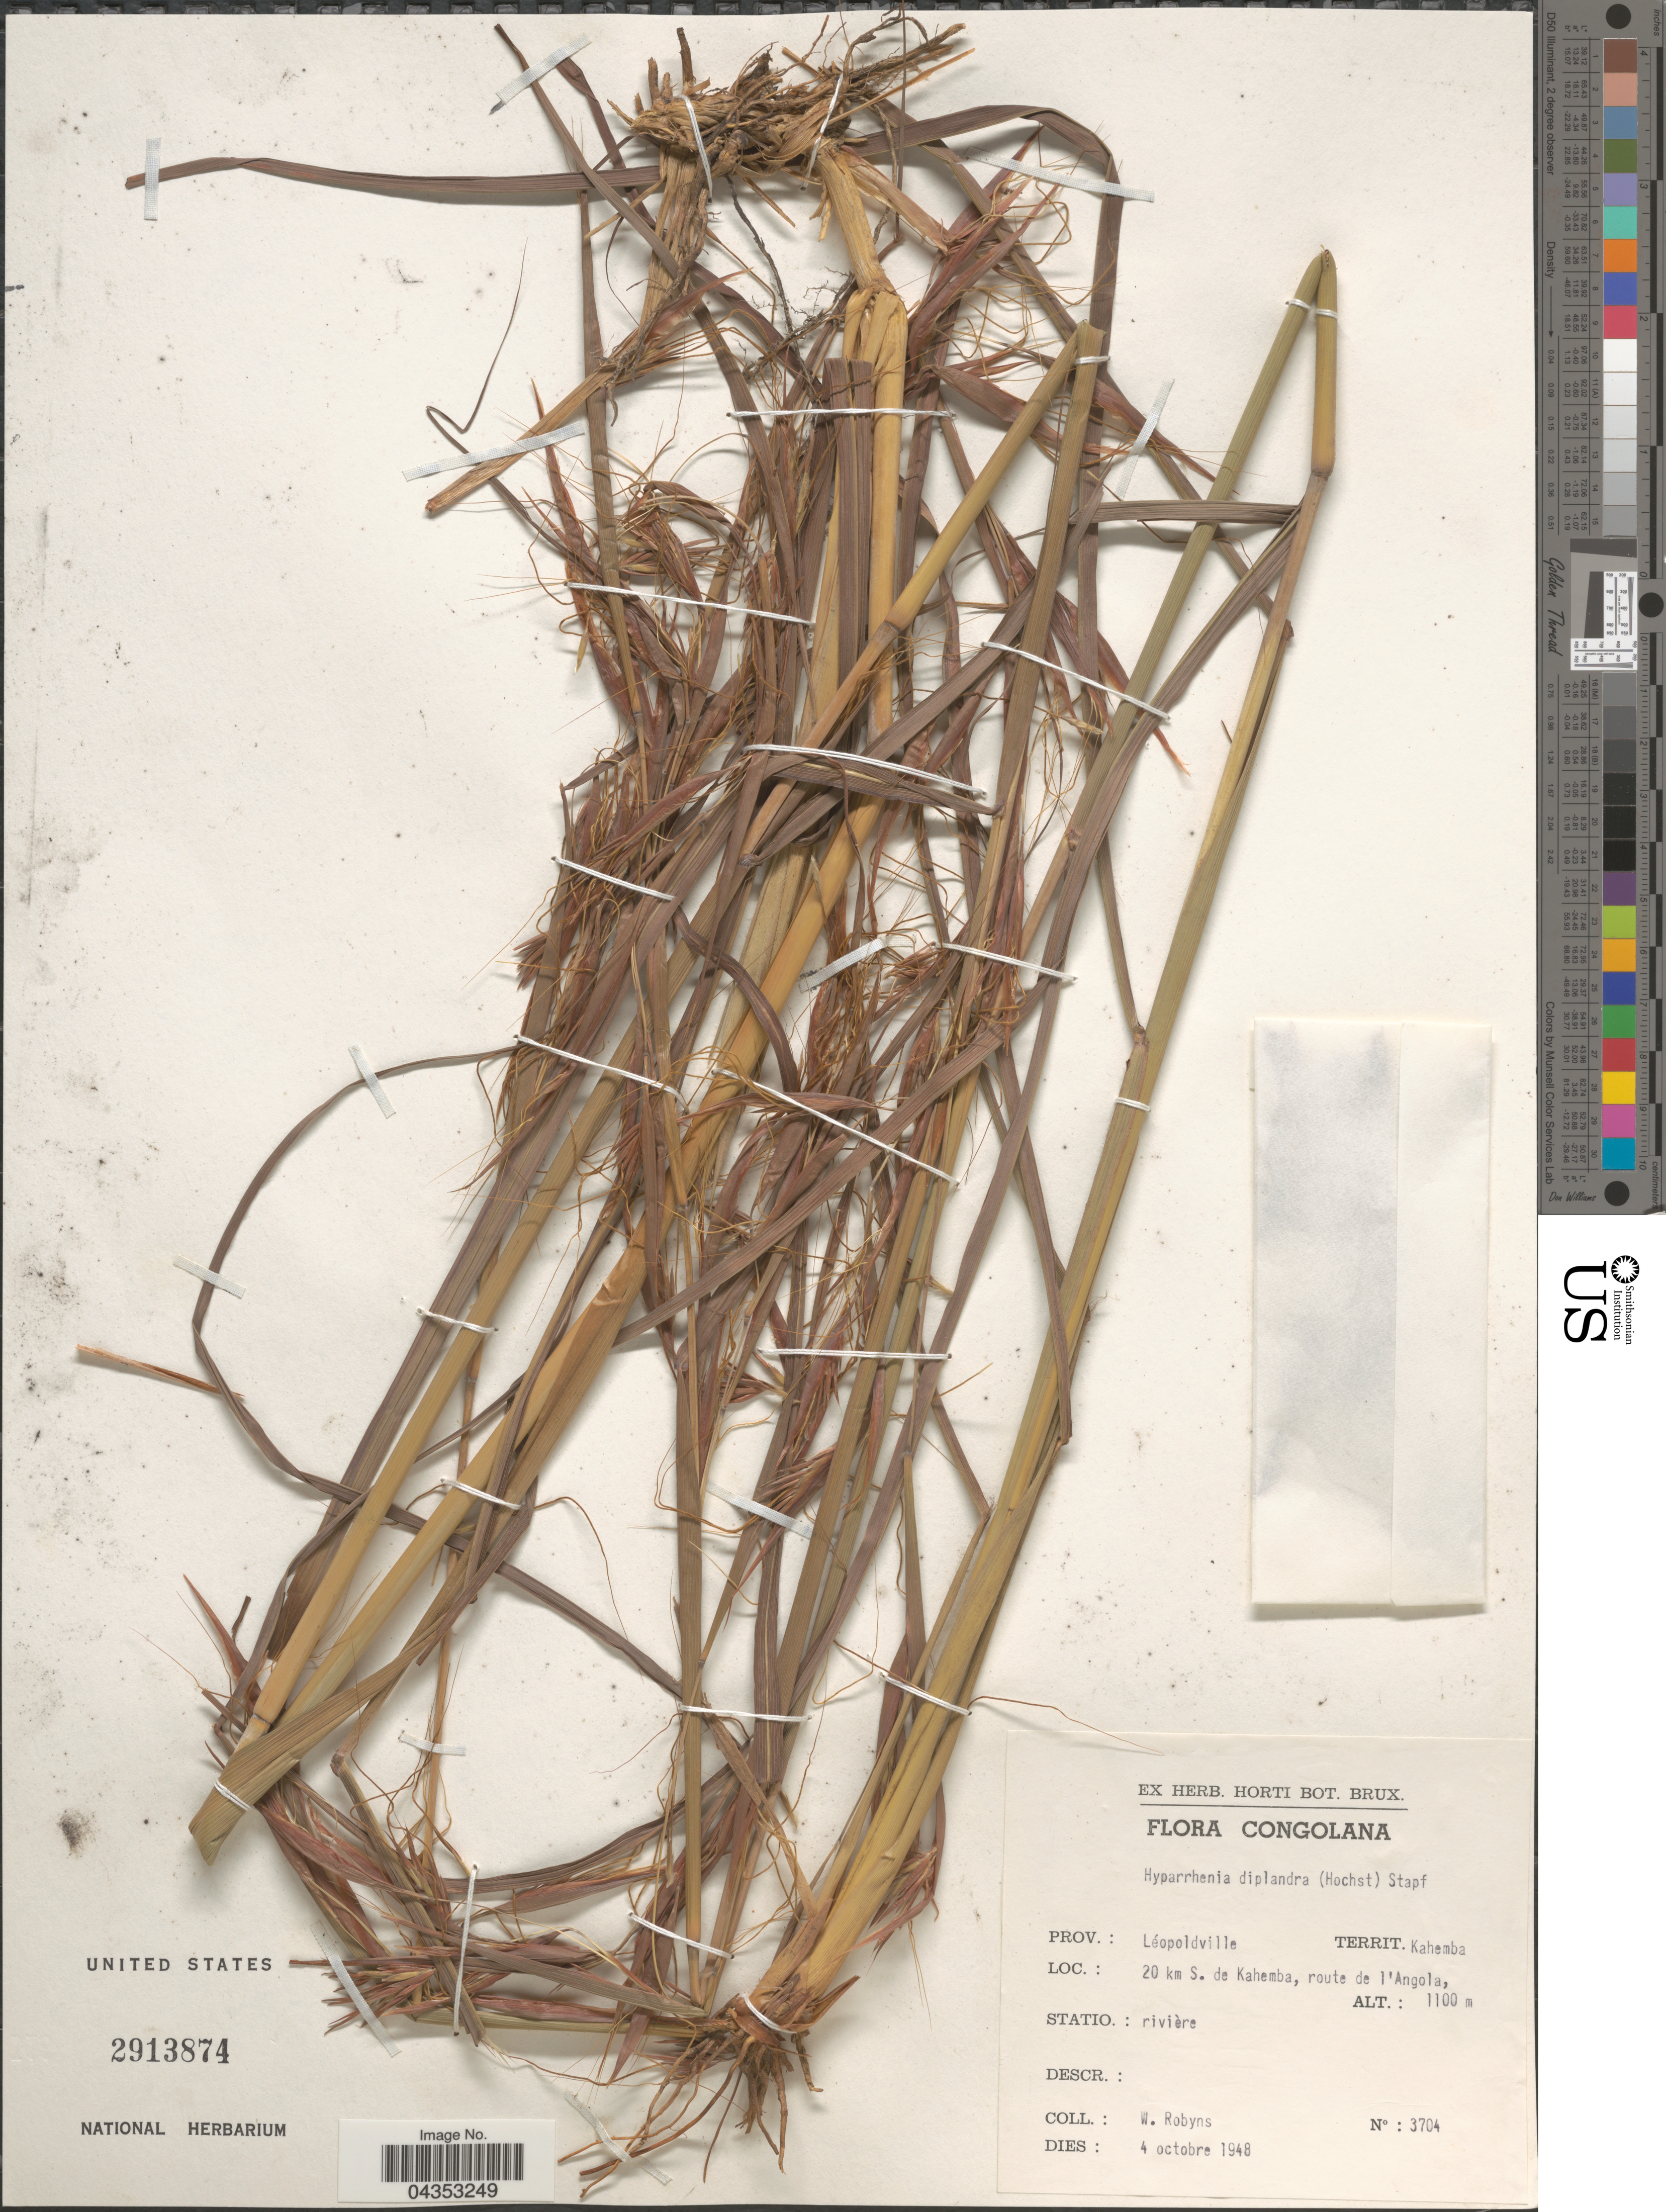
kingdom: Plantae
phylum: Tracheophyta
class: Liliopsida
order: Poales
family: Poaceae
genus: Hyparrhenia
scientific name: Hyparrhenia diplandra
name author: (Hack.) Stapf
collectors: W. Robyns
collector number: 3704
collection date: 1948-10-04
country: Congo, Democratic Republic of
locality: Congolana. Prov.: Léopoldville. Territ. Kahemba. 20 km S. de Kahemba, route de l'Angola.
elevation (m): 1100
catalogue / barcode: US 2913874